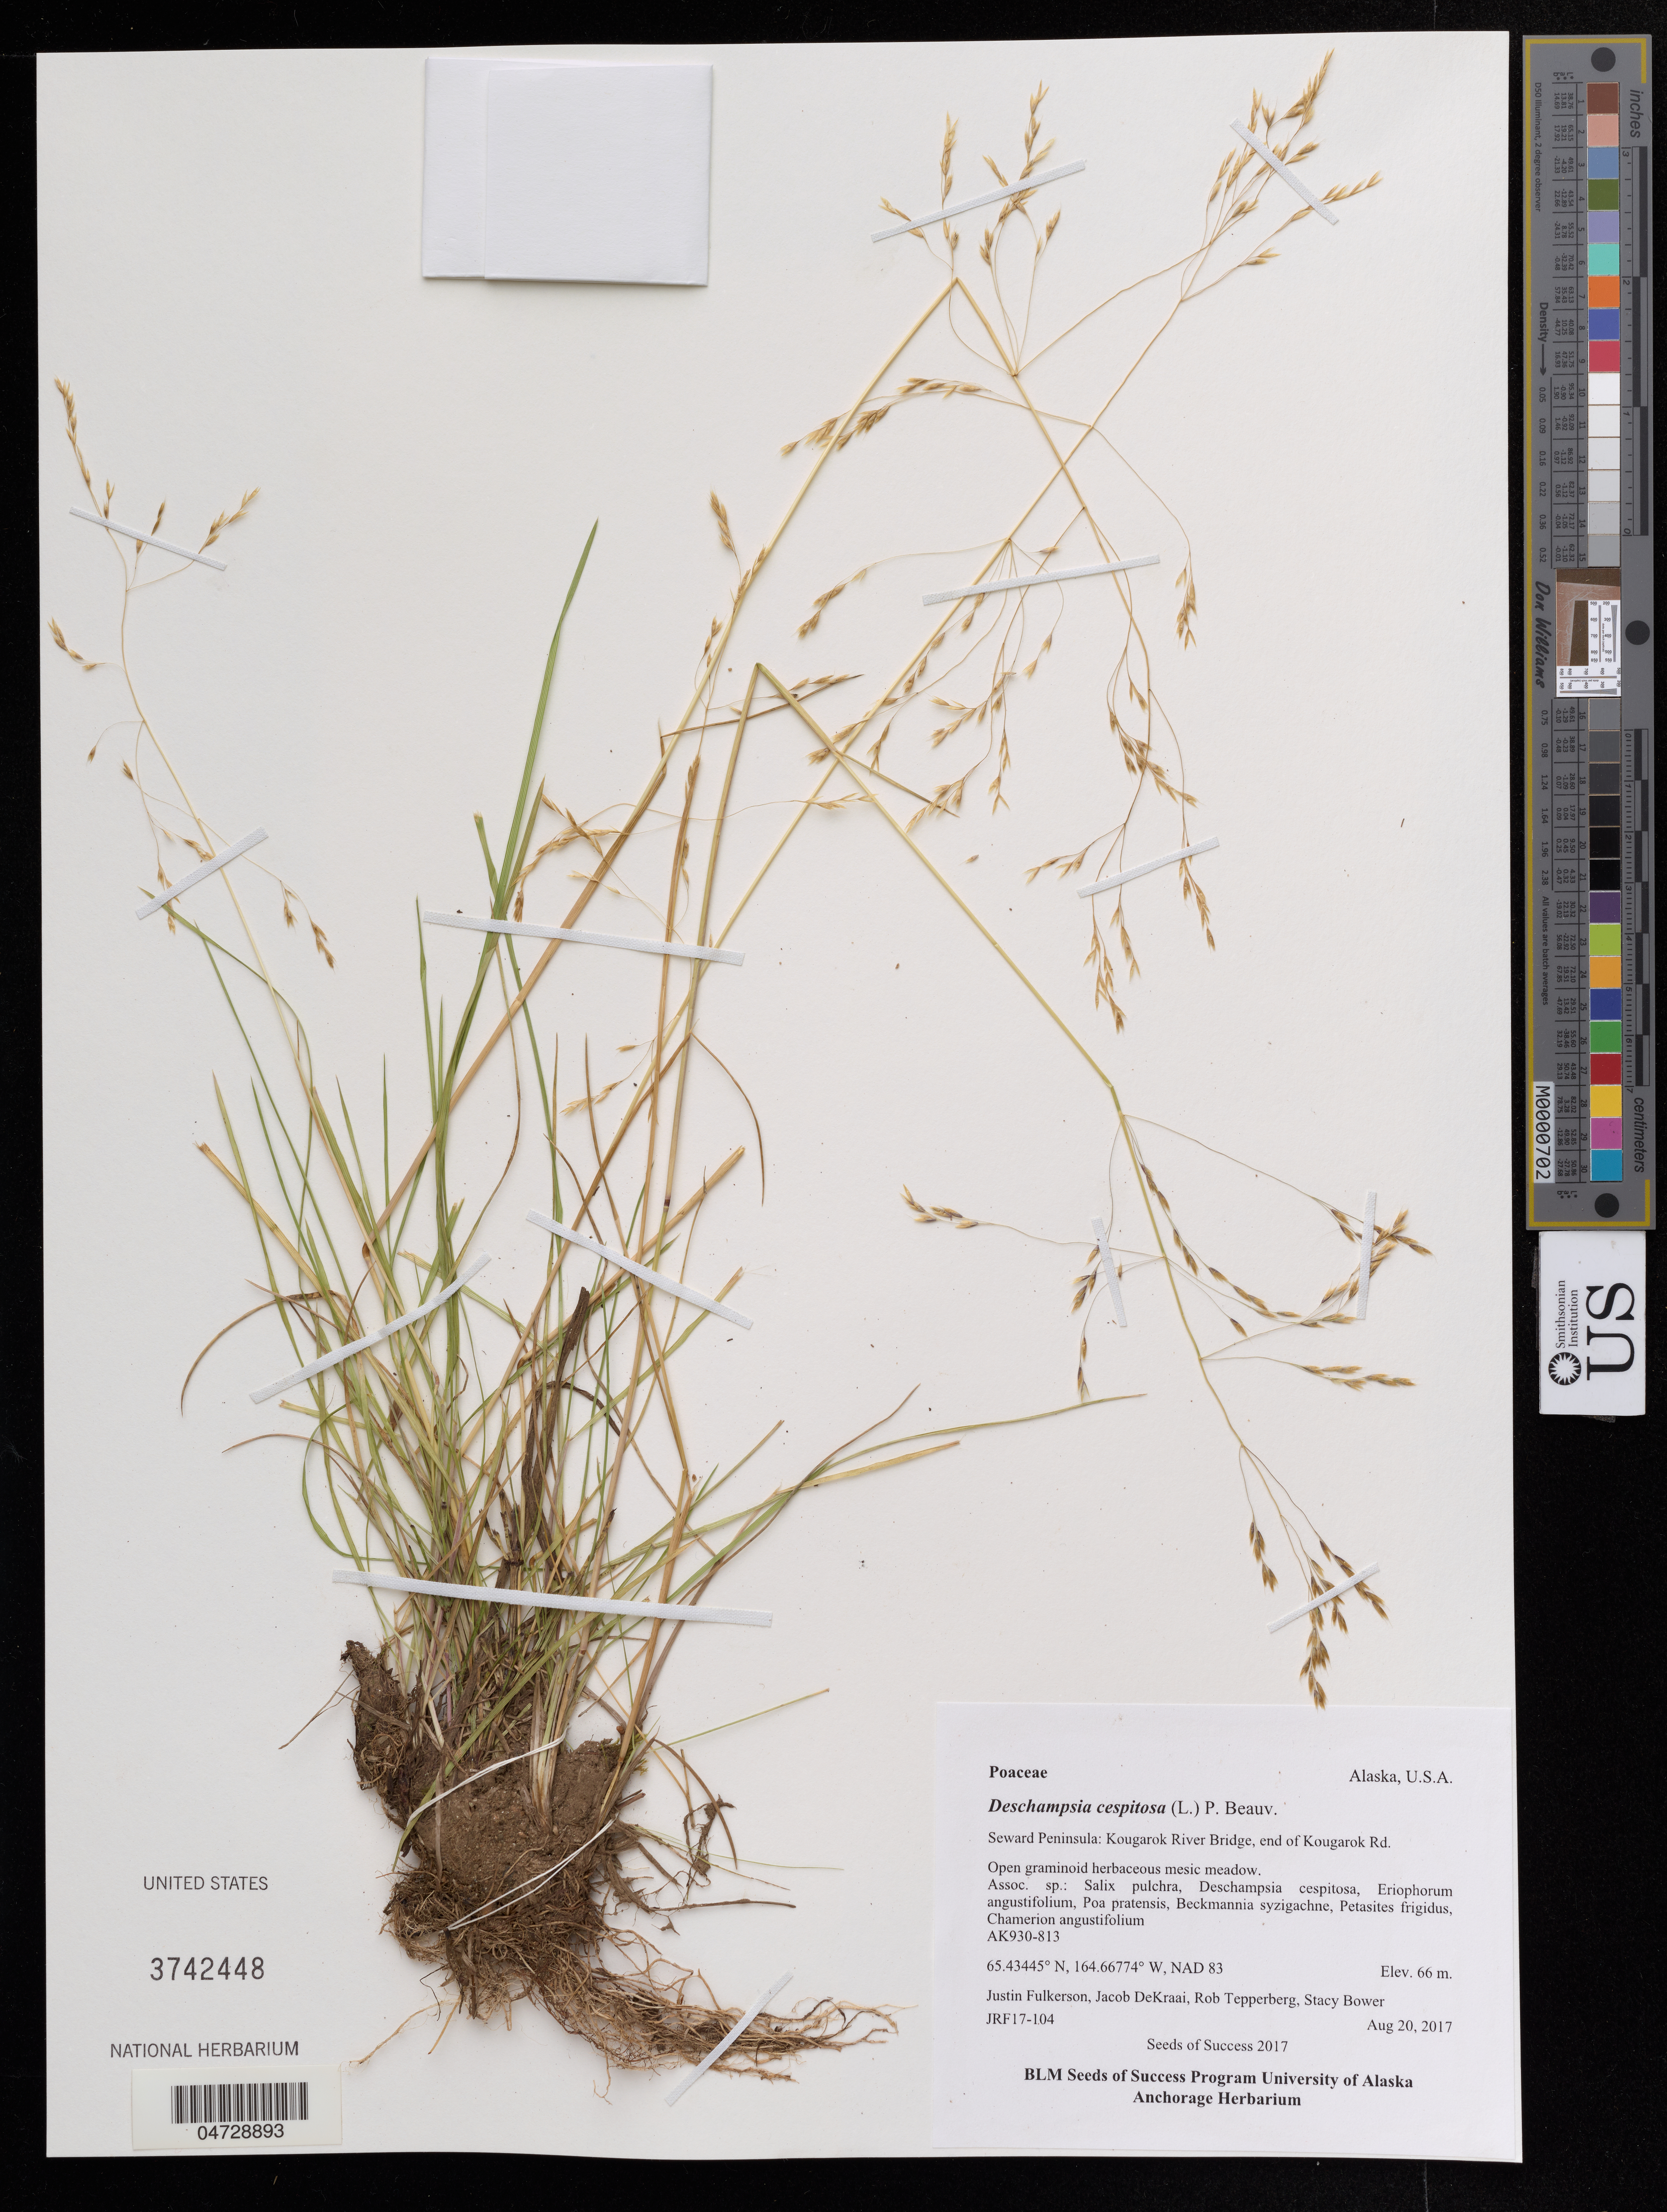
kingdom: Plantae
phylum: Tracheophyta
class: Liliopsida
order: Poales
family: Poaceae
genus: Deschampsia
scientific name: Deschampsia cespitosa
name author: (L.) P. Beauv.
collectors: J. Fulkerson, J. DeKraai & R. Tepperberg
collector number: JRF17-104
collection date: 2017-08-20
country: United States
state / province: Alaska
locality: Seward Peninsula: Kougarok River Bridge, end of Kougarok Rd.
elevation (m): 66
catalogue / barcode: US 3742448